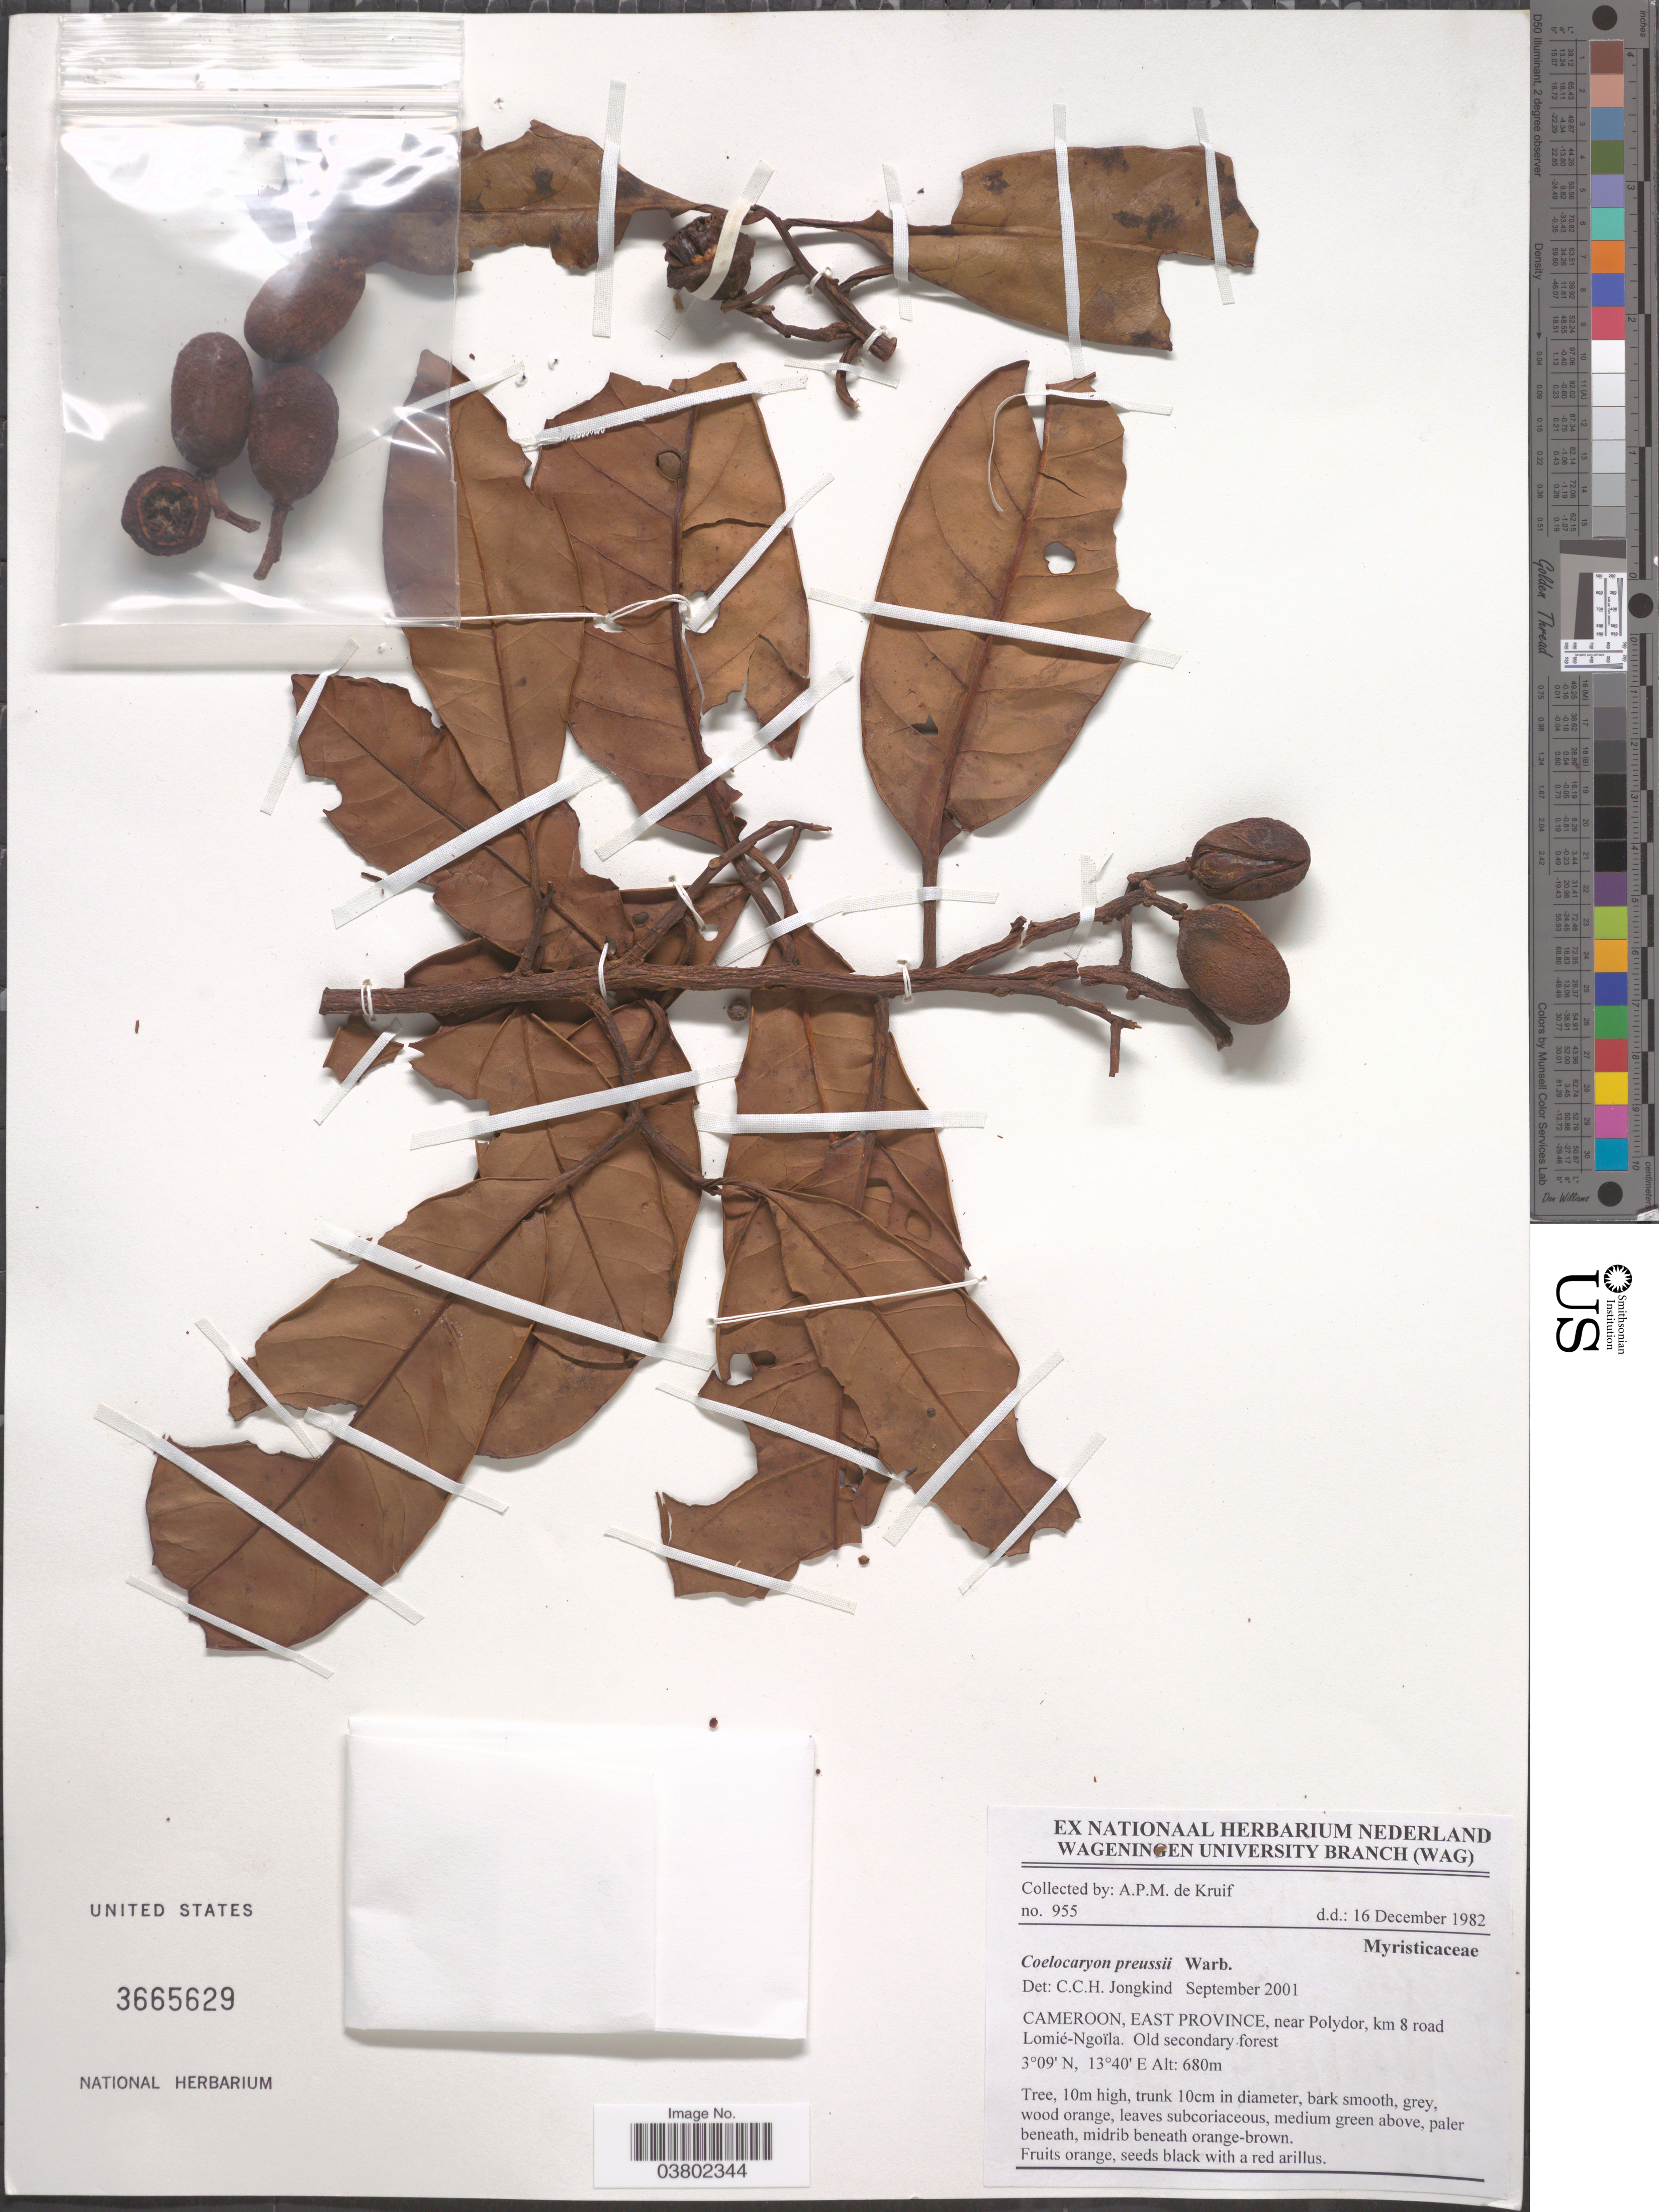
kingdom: Plantae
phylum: Tracheophyta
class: Magnoliopsida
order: Magnoliales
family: Myristicaceae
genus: Coelocaryon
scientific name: Coelocaryon preussii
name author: Warb.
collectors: A. P. de Kruif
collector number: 955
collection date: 1982-12-16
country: Cameroon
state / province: Est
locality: East province, near Polydor, km 8 road Lomié-Ngoïla.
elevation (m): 680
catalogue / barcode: US 3665629